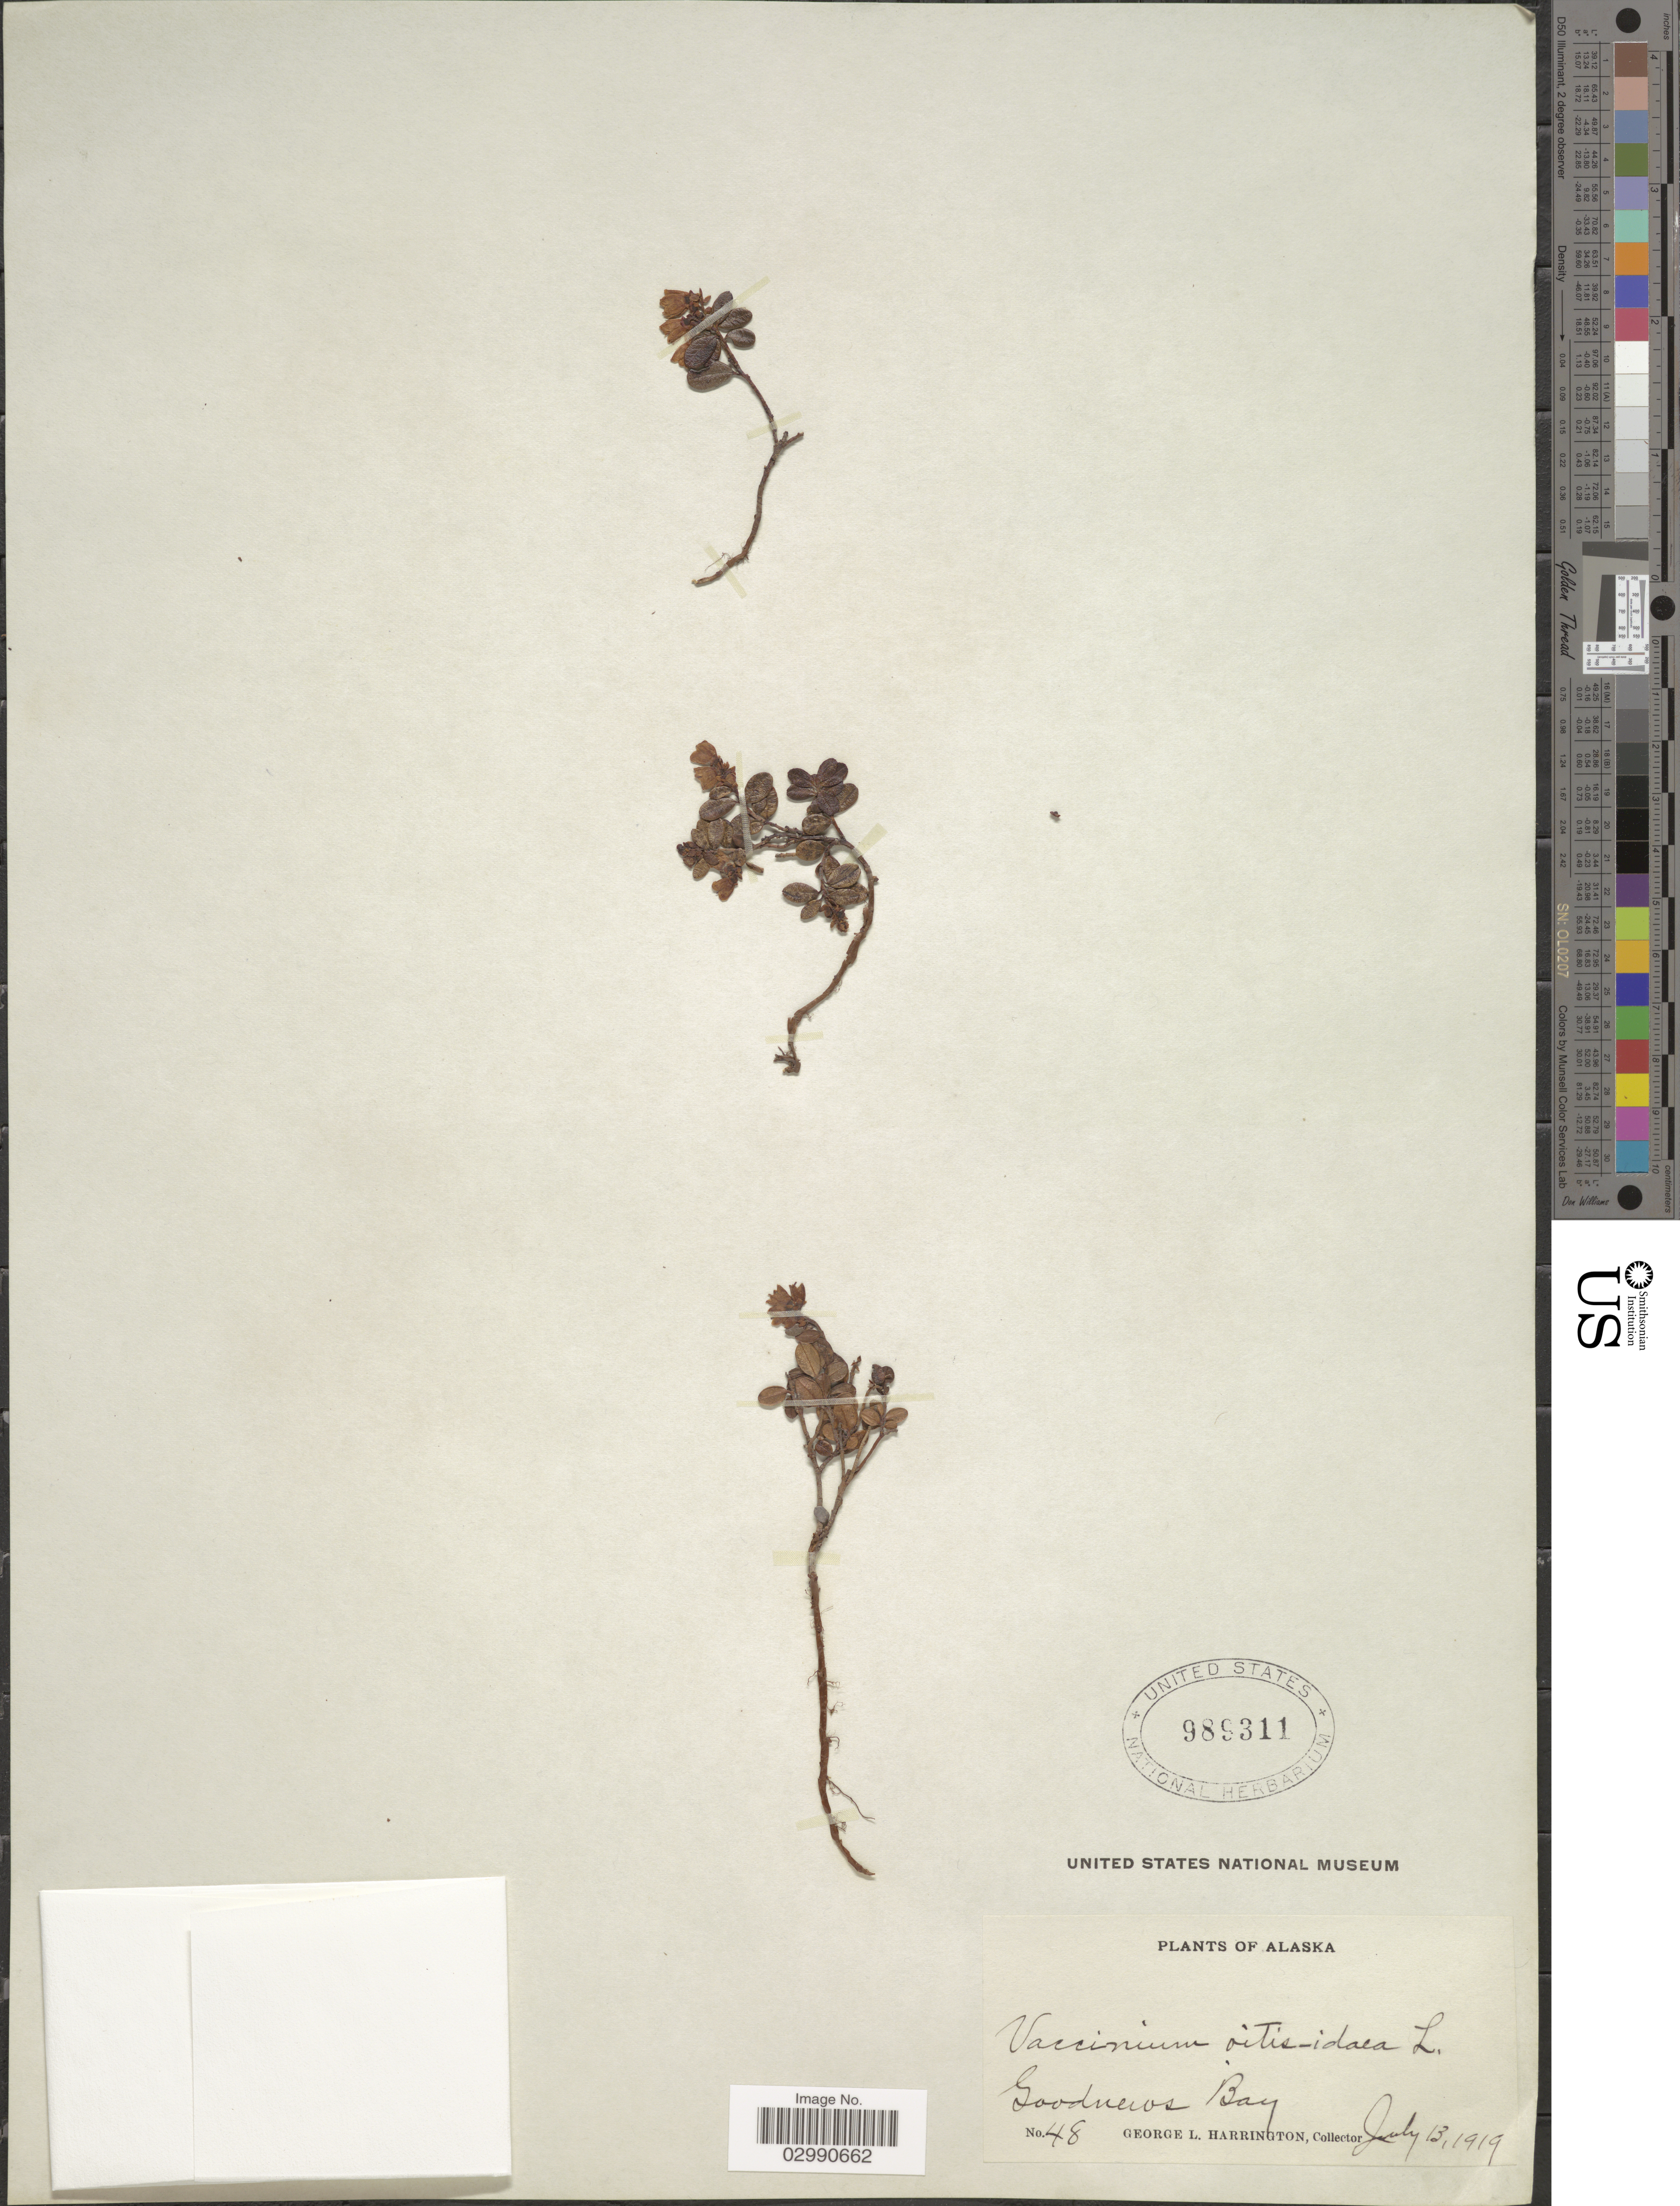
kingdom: Plantae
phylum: Tracheophyta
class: Magnoliopsida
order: Ericales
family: Ericaceae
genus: Vaccinium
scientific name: Vaccinium vitis-idaea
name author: L.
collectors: G. Harrington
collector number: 48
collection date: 1919-07-13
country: United States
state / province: Alaska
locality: Goodnews Bay.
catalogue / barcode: US 989311